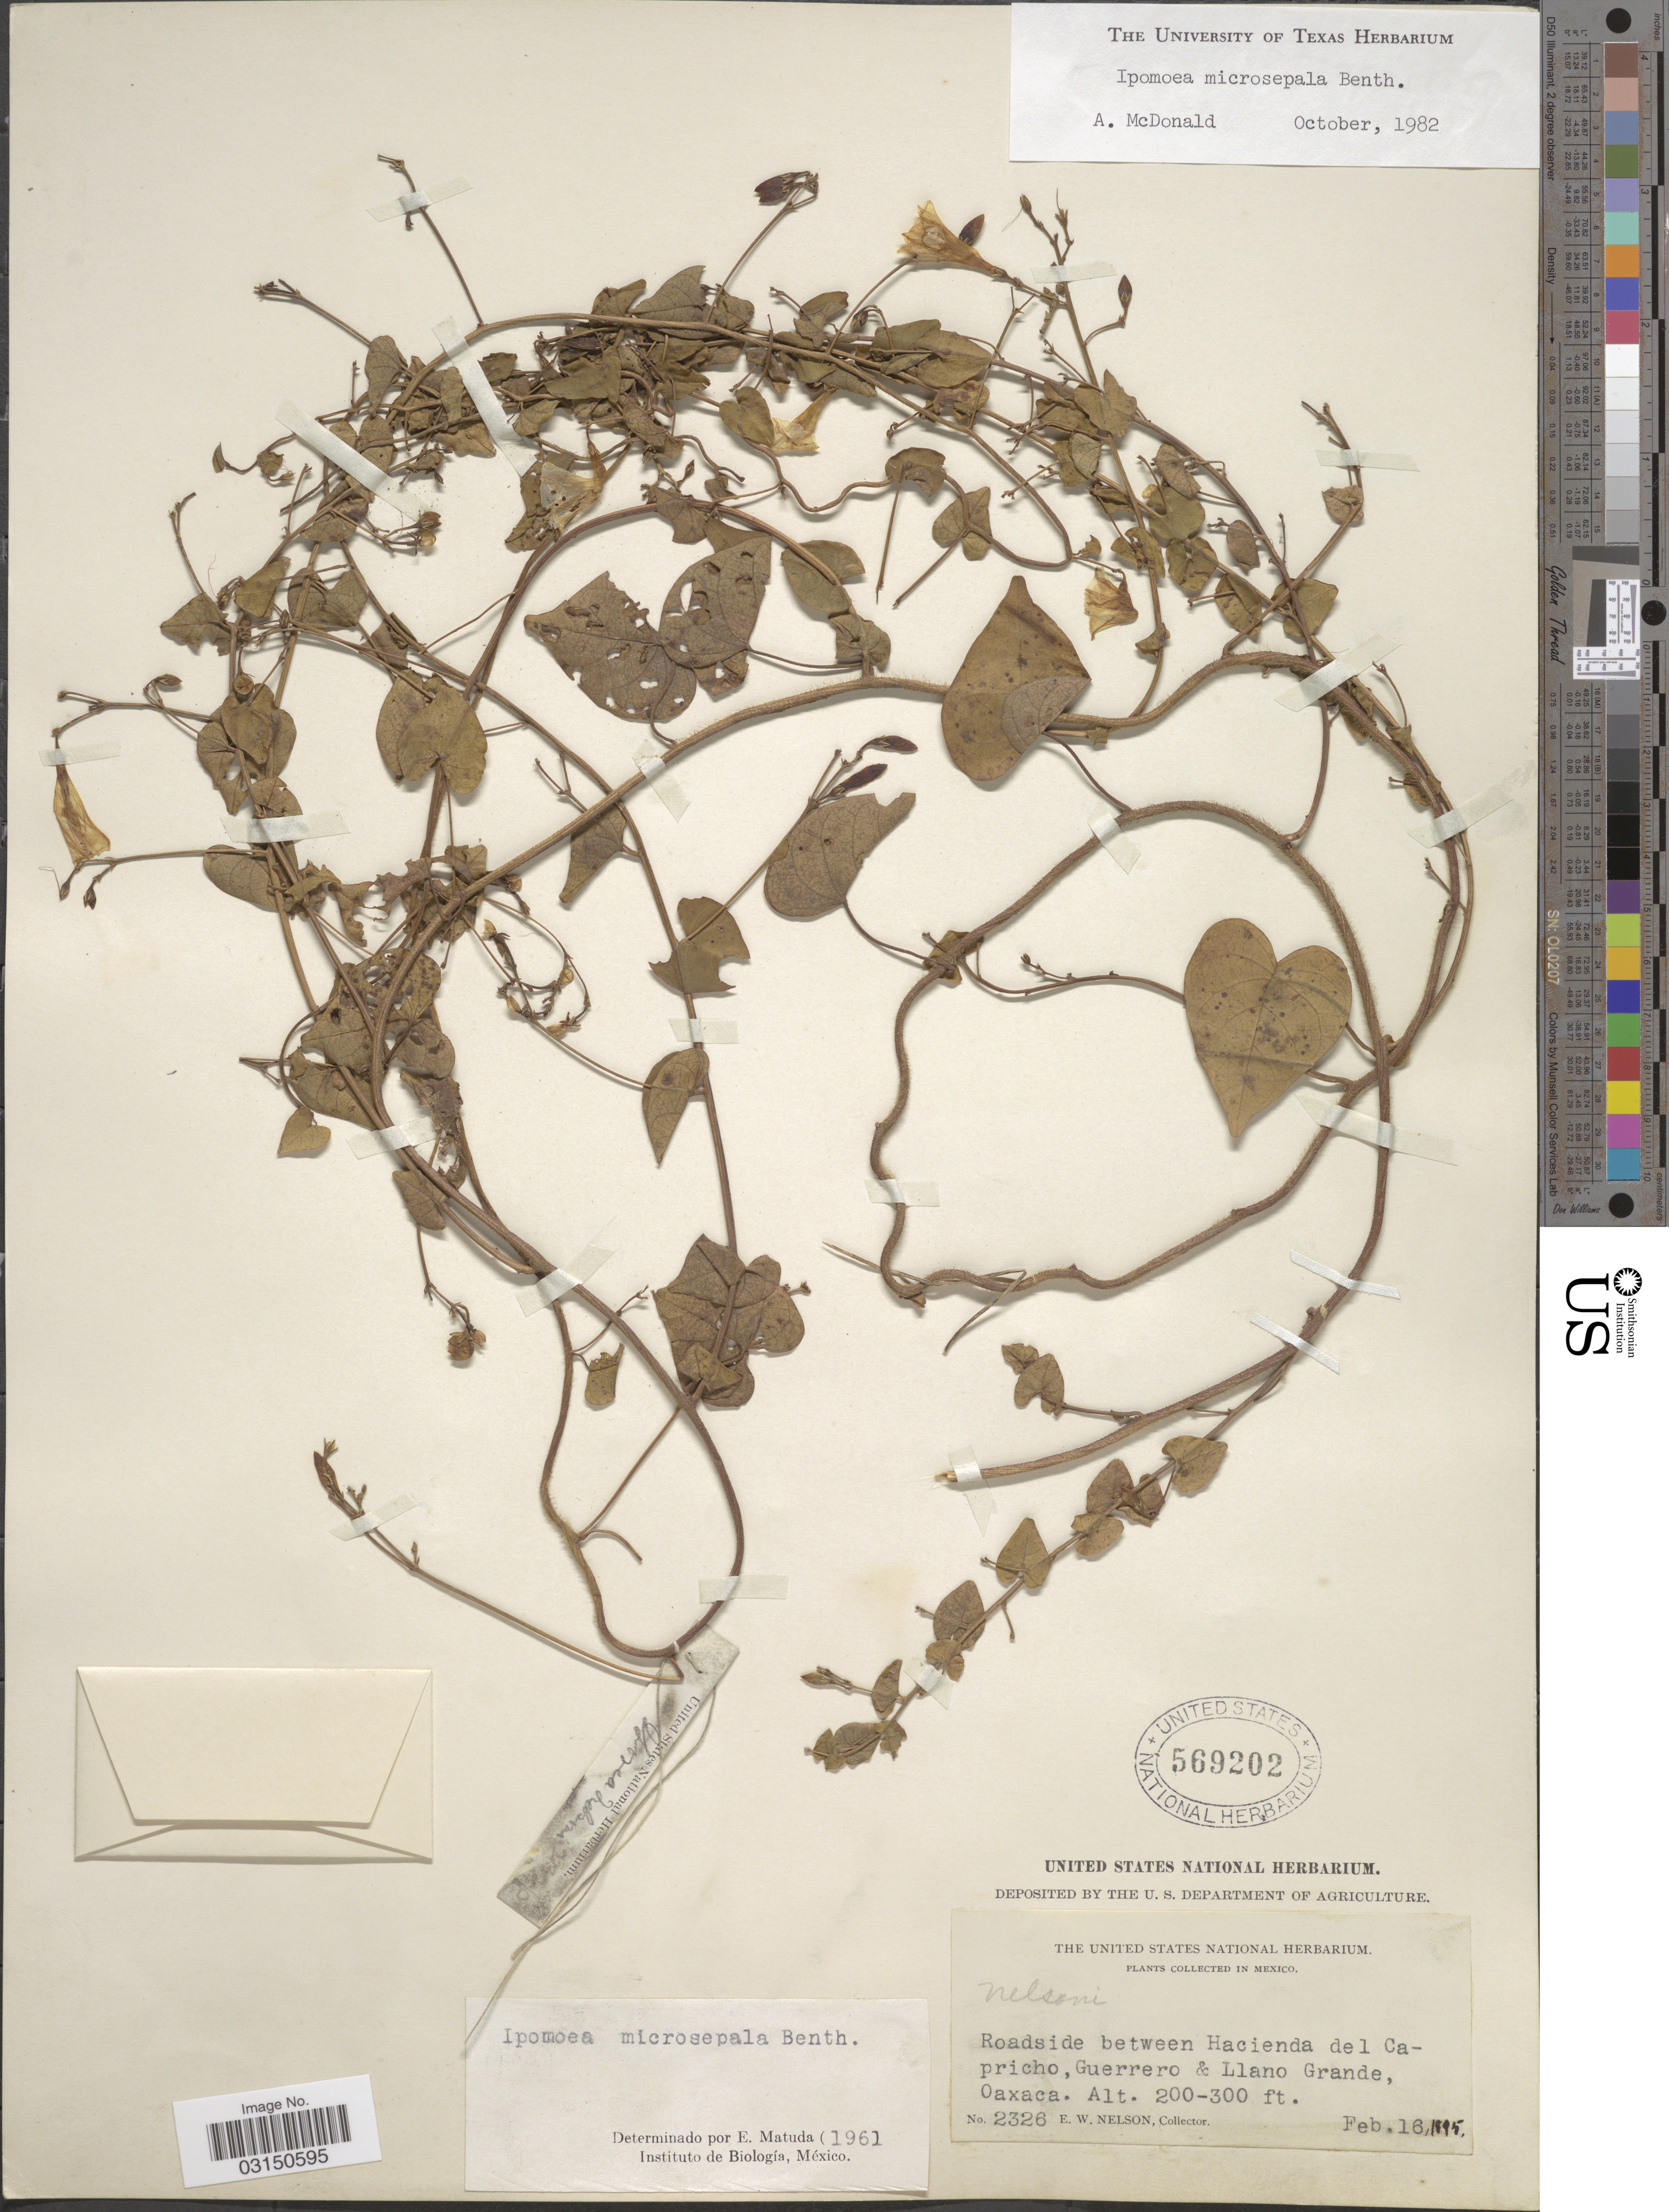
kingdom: Plantae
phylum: Tracheophyta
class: Magnoliopsida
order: Solanales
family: Convolvulaceae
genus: Ipomoea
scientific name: Ipomoea microsepala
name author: Benth.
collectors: E. W. Nelson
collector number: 2326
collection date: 1895-02-16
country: Mexico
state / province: Oaxaca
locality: Roadside between Hacienda del Gapricho, Guerrero & Llano Grande.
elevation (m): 61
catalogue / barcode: US 569202